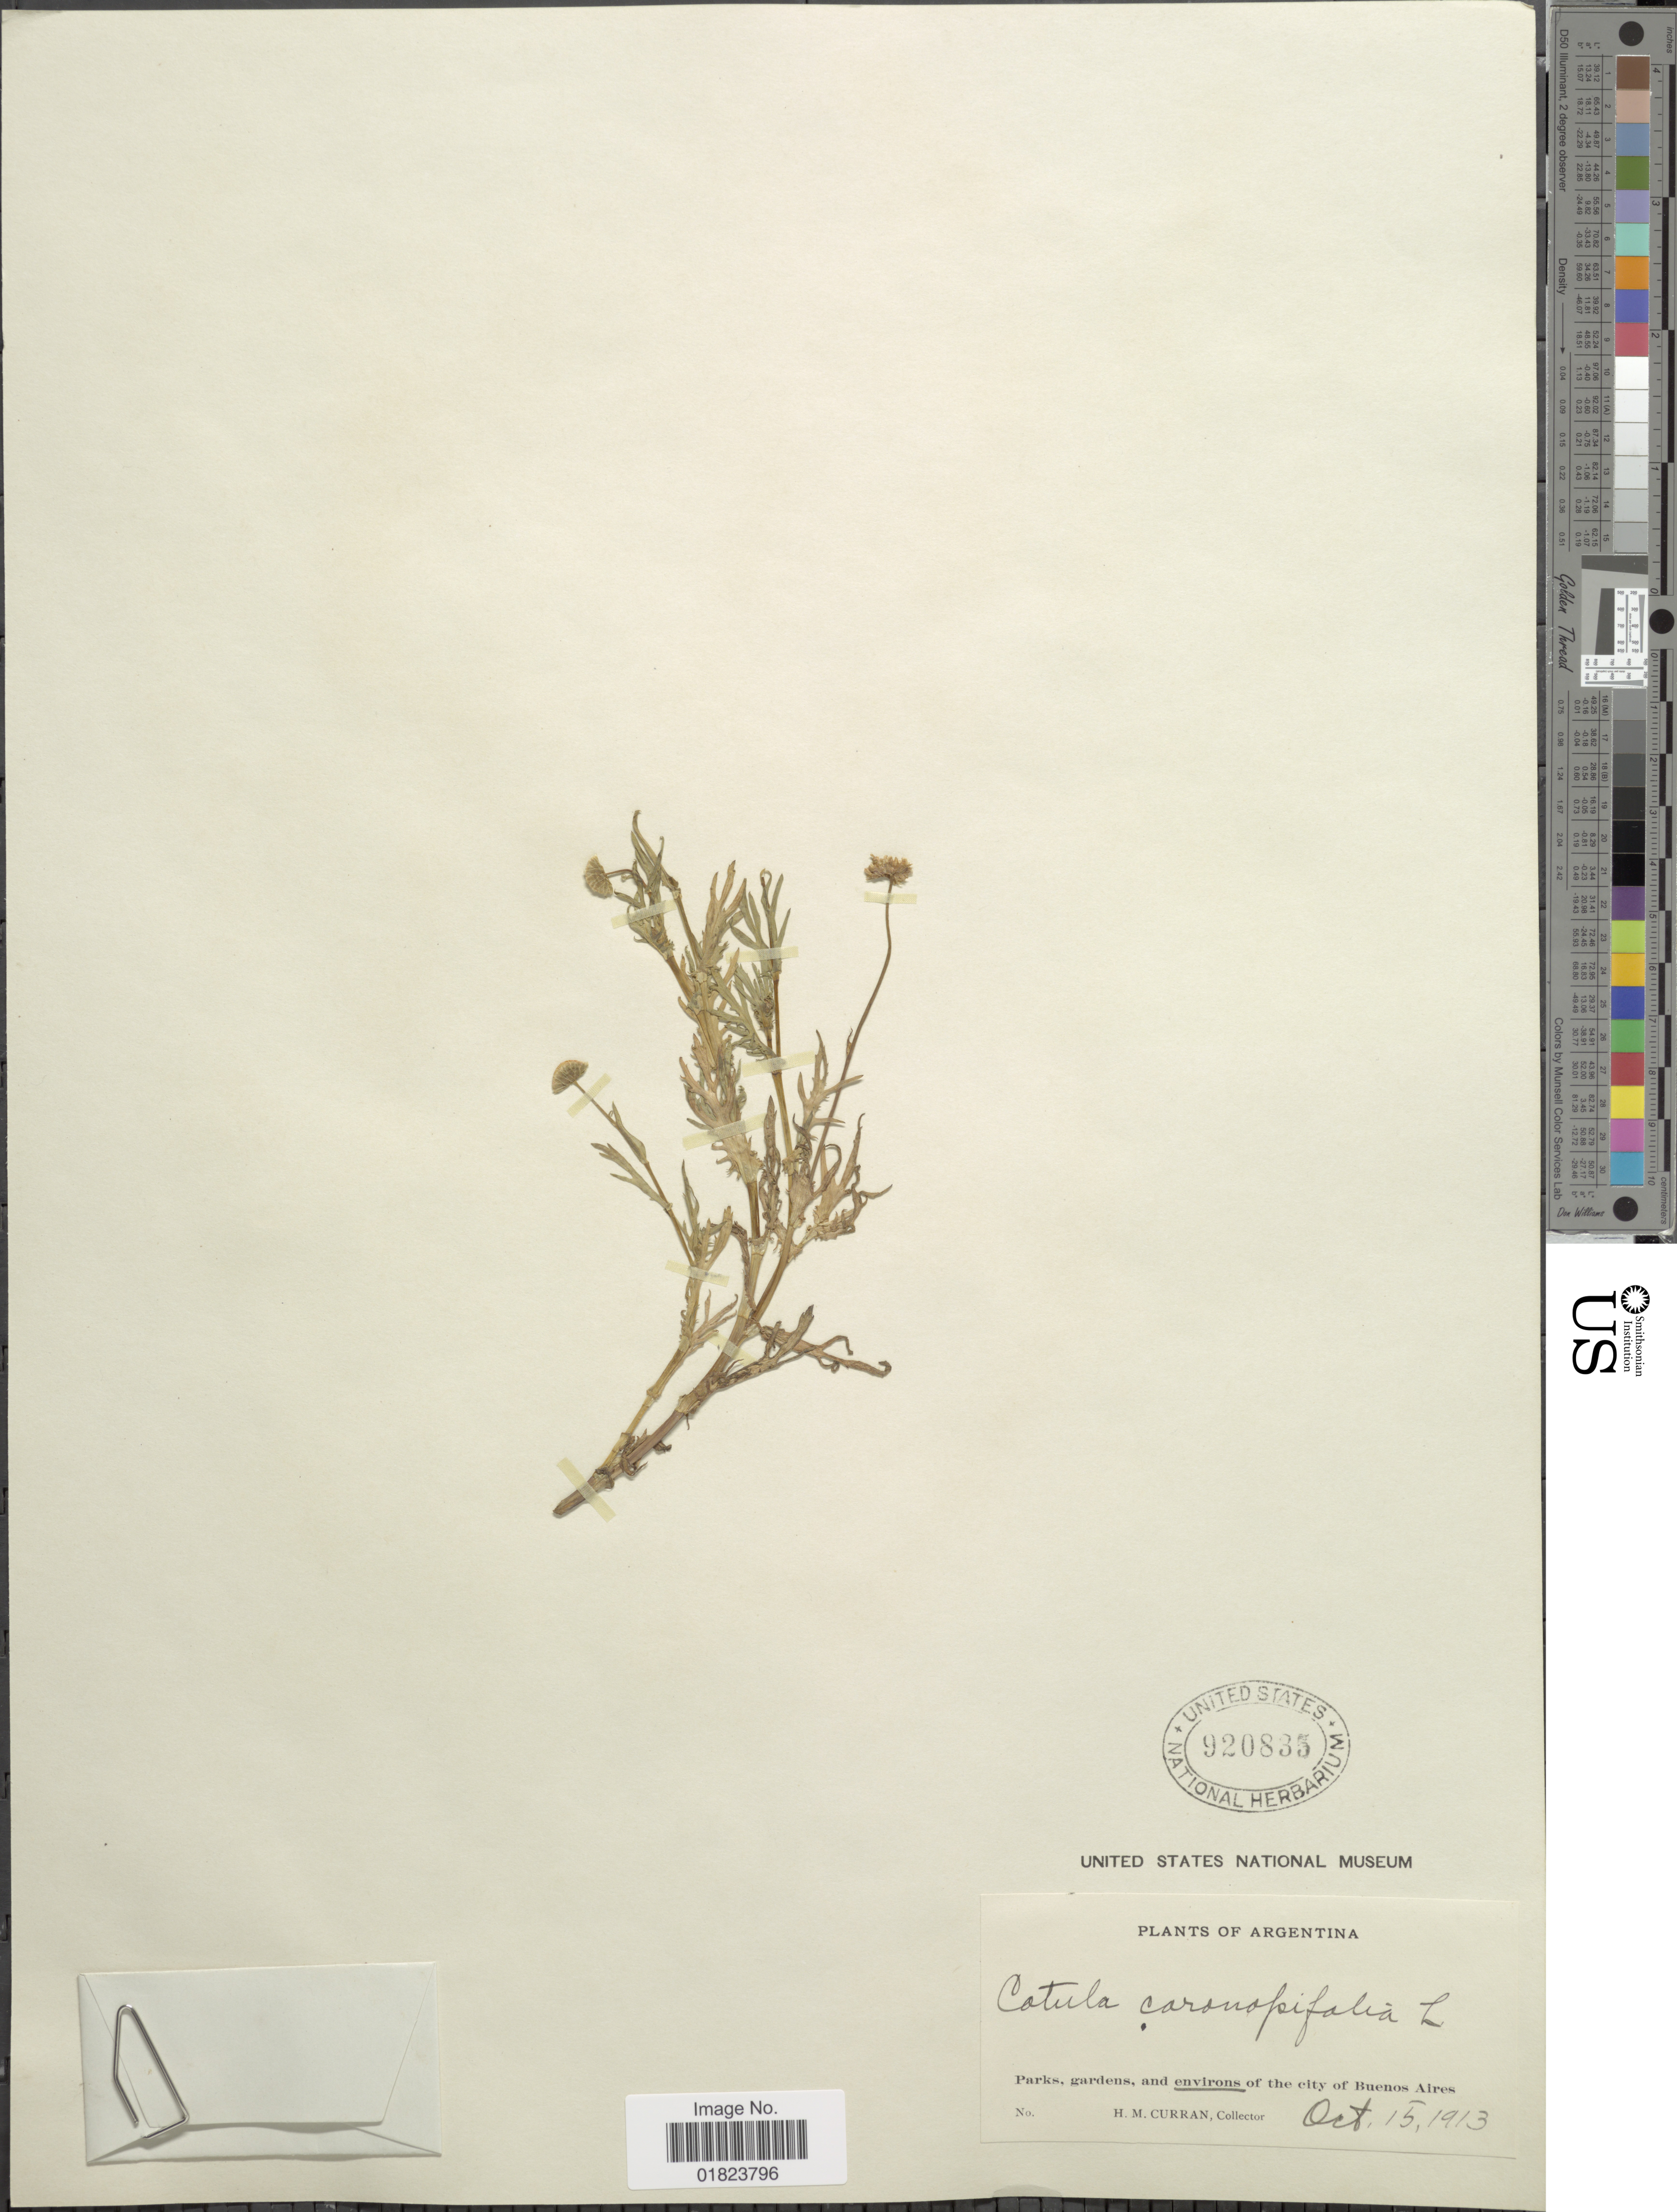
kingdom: Plantae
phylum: Tracheophyta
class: Magnoliopsida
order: Asterales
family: Asteraceae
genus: Cotula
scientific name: Cotula coronopifolia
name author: L.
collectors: H. M. Curran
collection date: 1913-10-15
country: Argentina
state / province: Buenos Aires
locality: Parks, gardens, and environs of the city Buenos Aires.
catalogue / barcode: US 920835